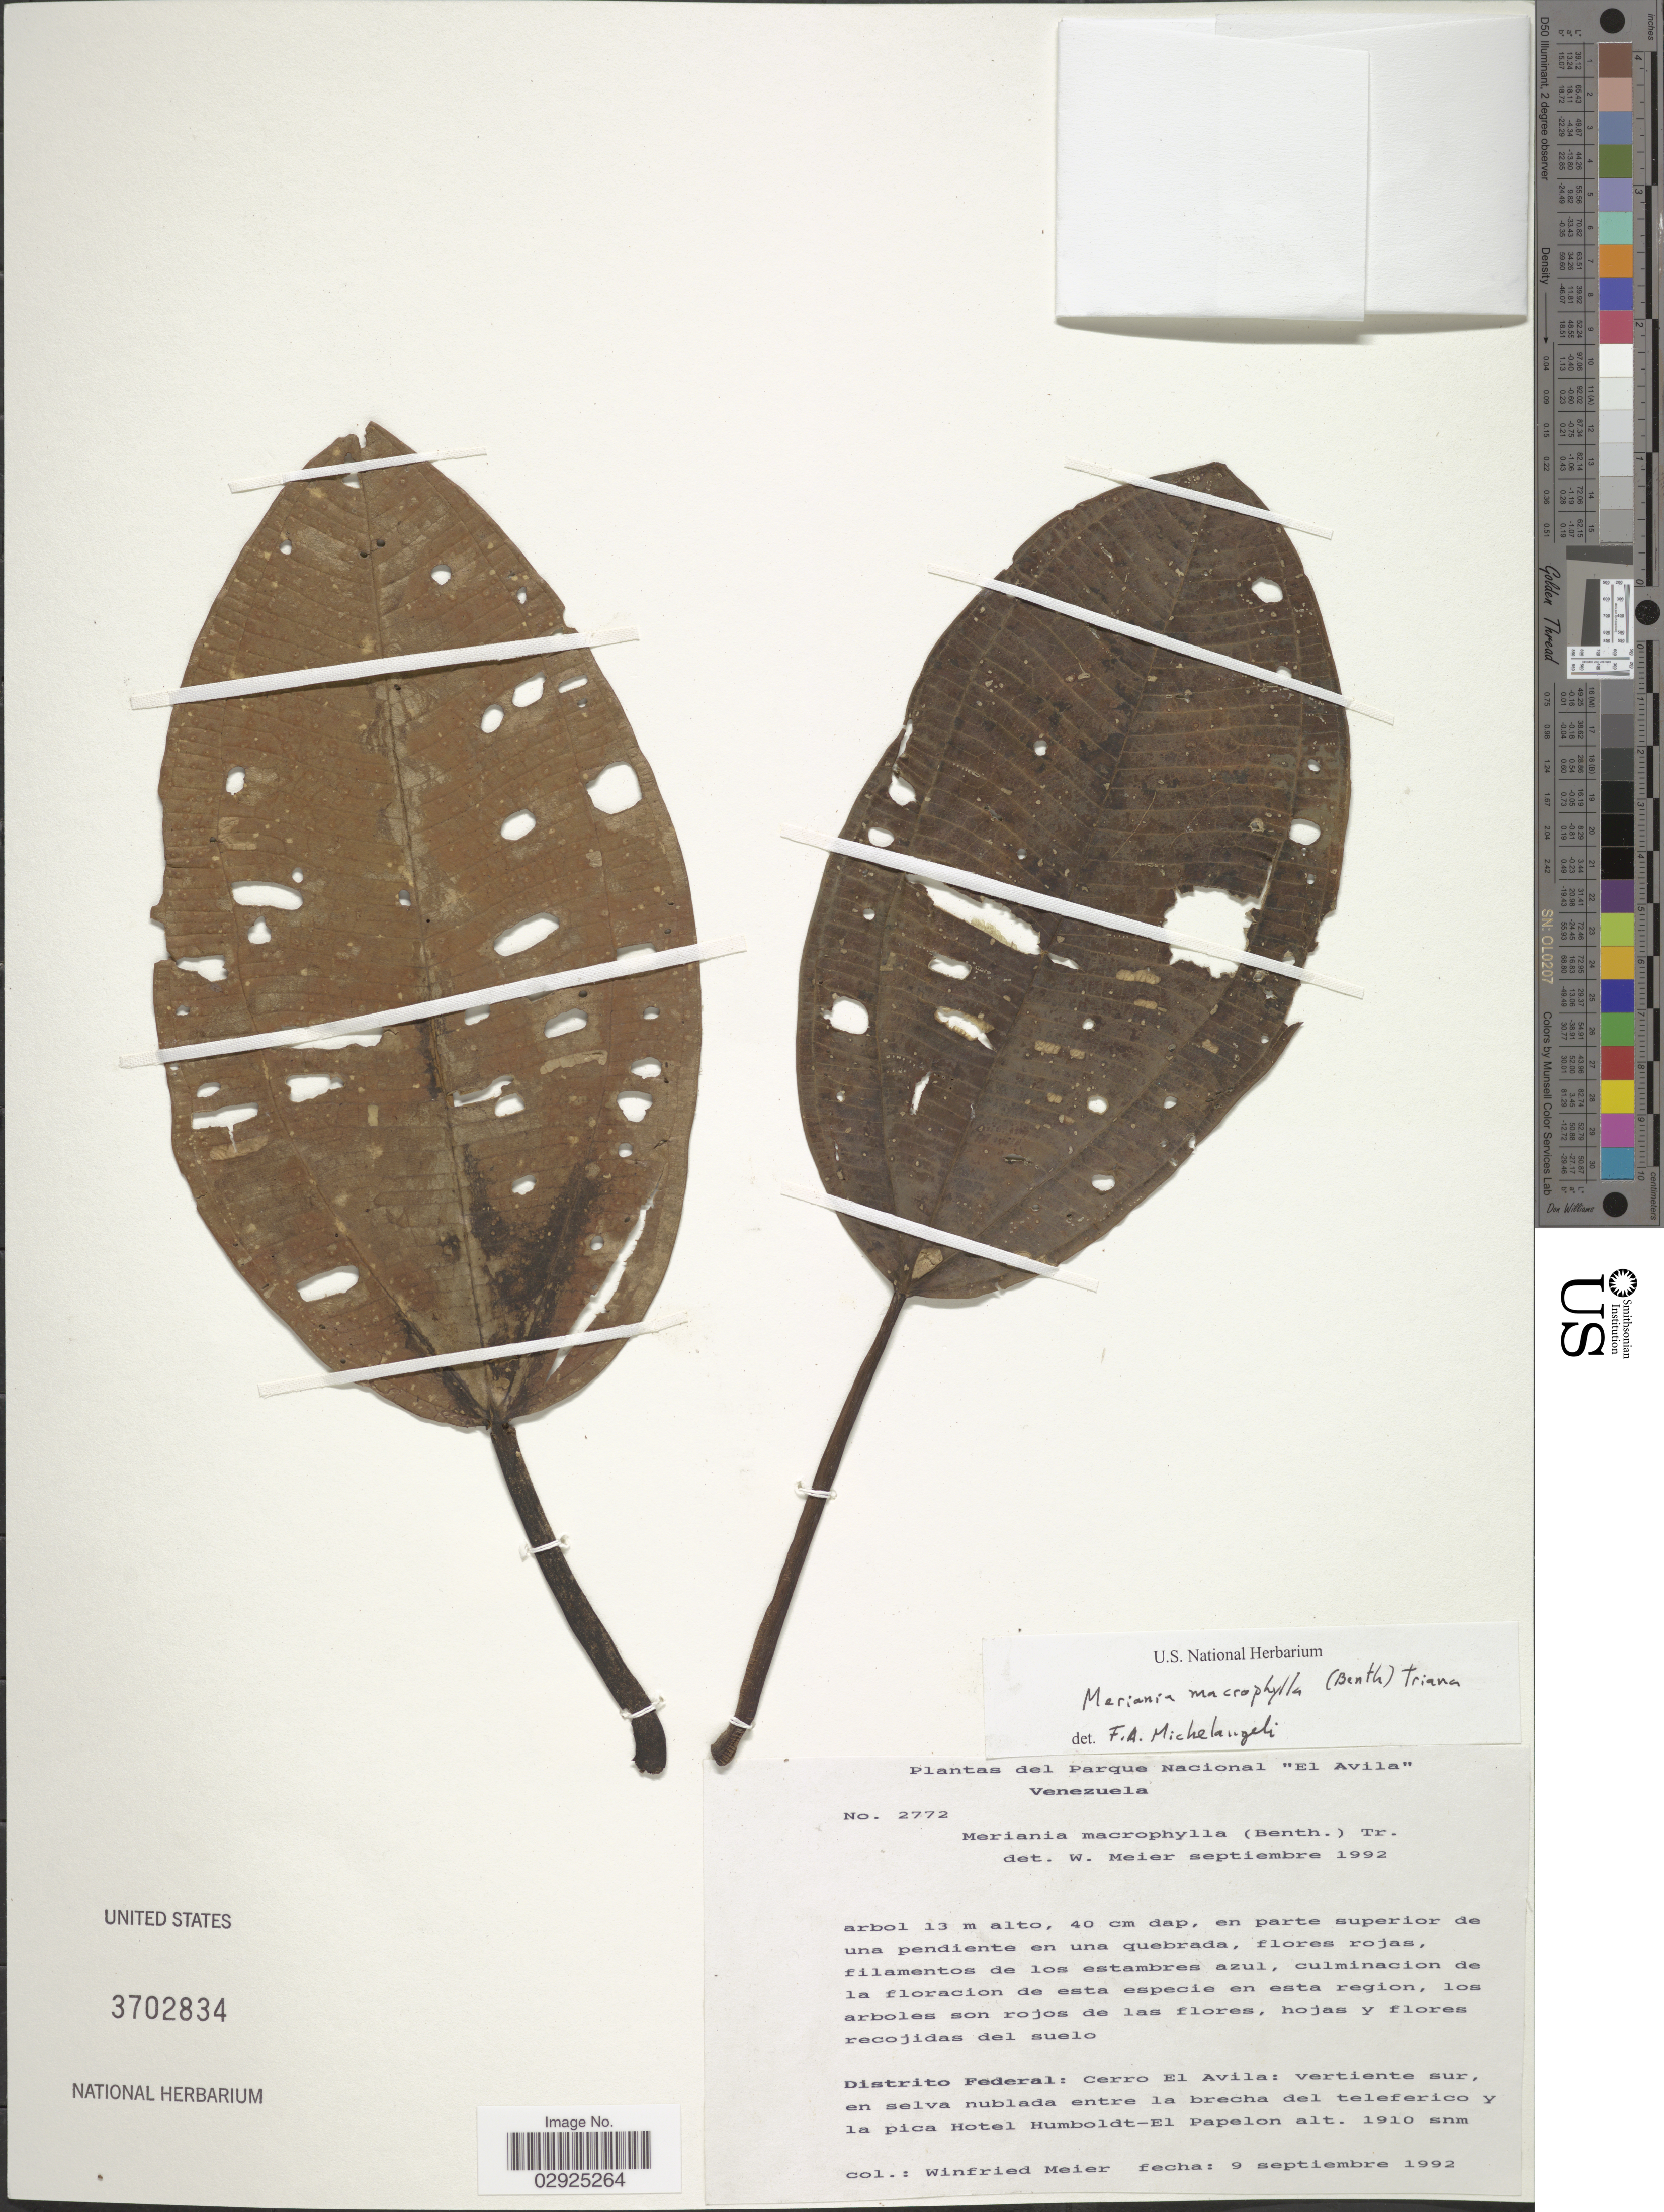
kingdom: Plantae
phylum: Tracheophyta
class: Magnoliopsida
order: Myrtales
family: Melastomataceae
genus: Meriania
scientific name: Meriania macrophylla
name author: (Benth.) Triana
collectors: W. Meier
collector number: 2772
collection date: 1992-09-09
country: Venezuela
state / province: Miranda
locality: Distrito Federal: Cerro El Avila: vertiente sur, en selva nublada entre la brecha del teleferico y la pica Hotel Humboldt-El Papelon.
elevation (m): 1910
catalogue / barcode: US 3702834